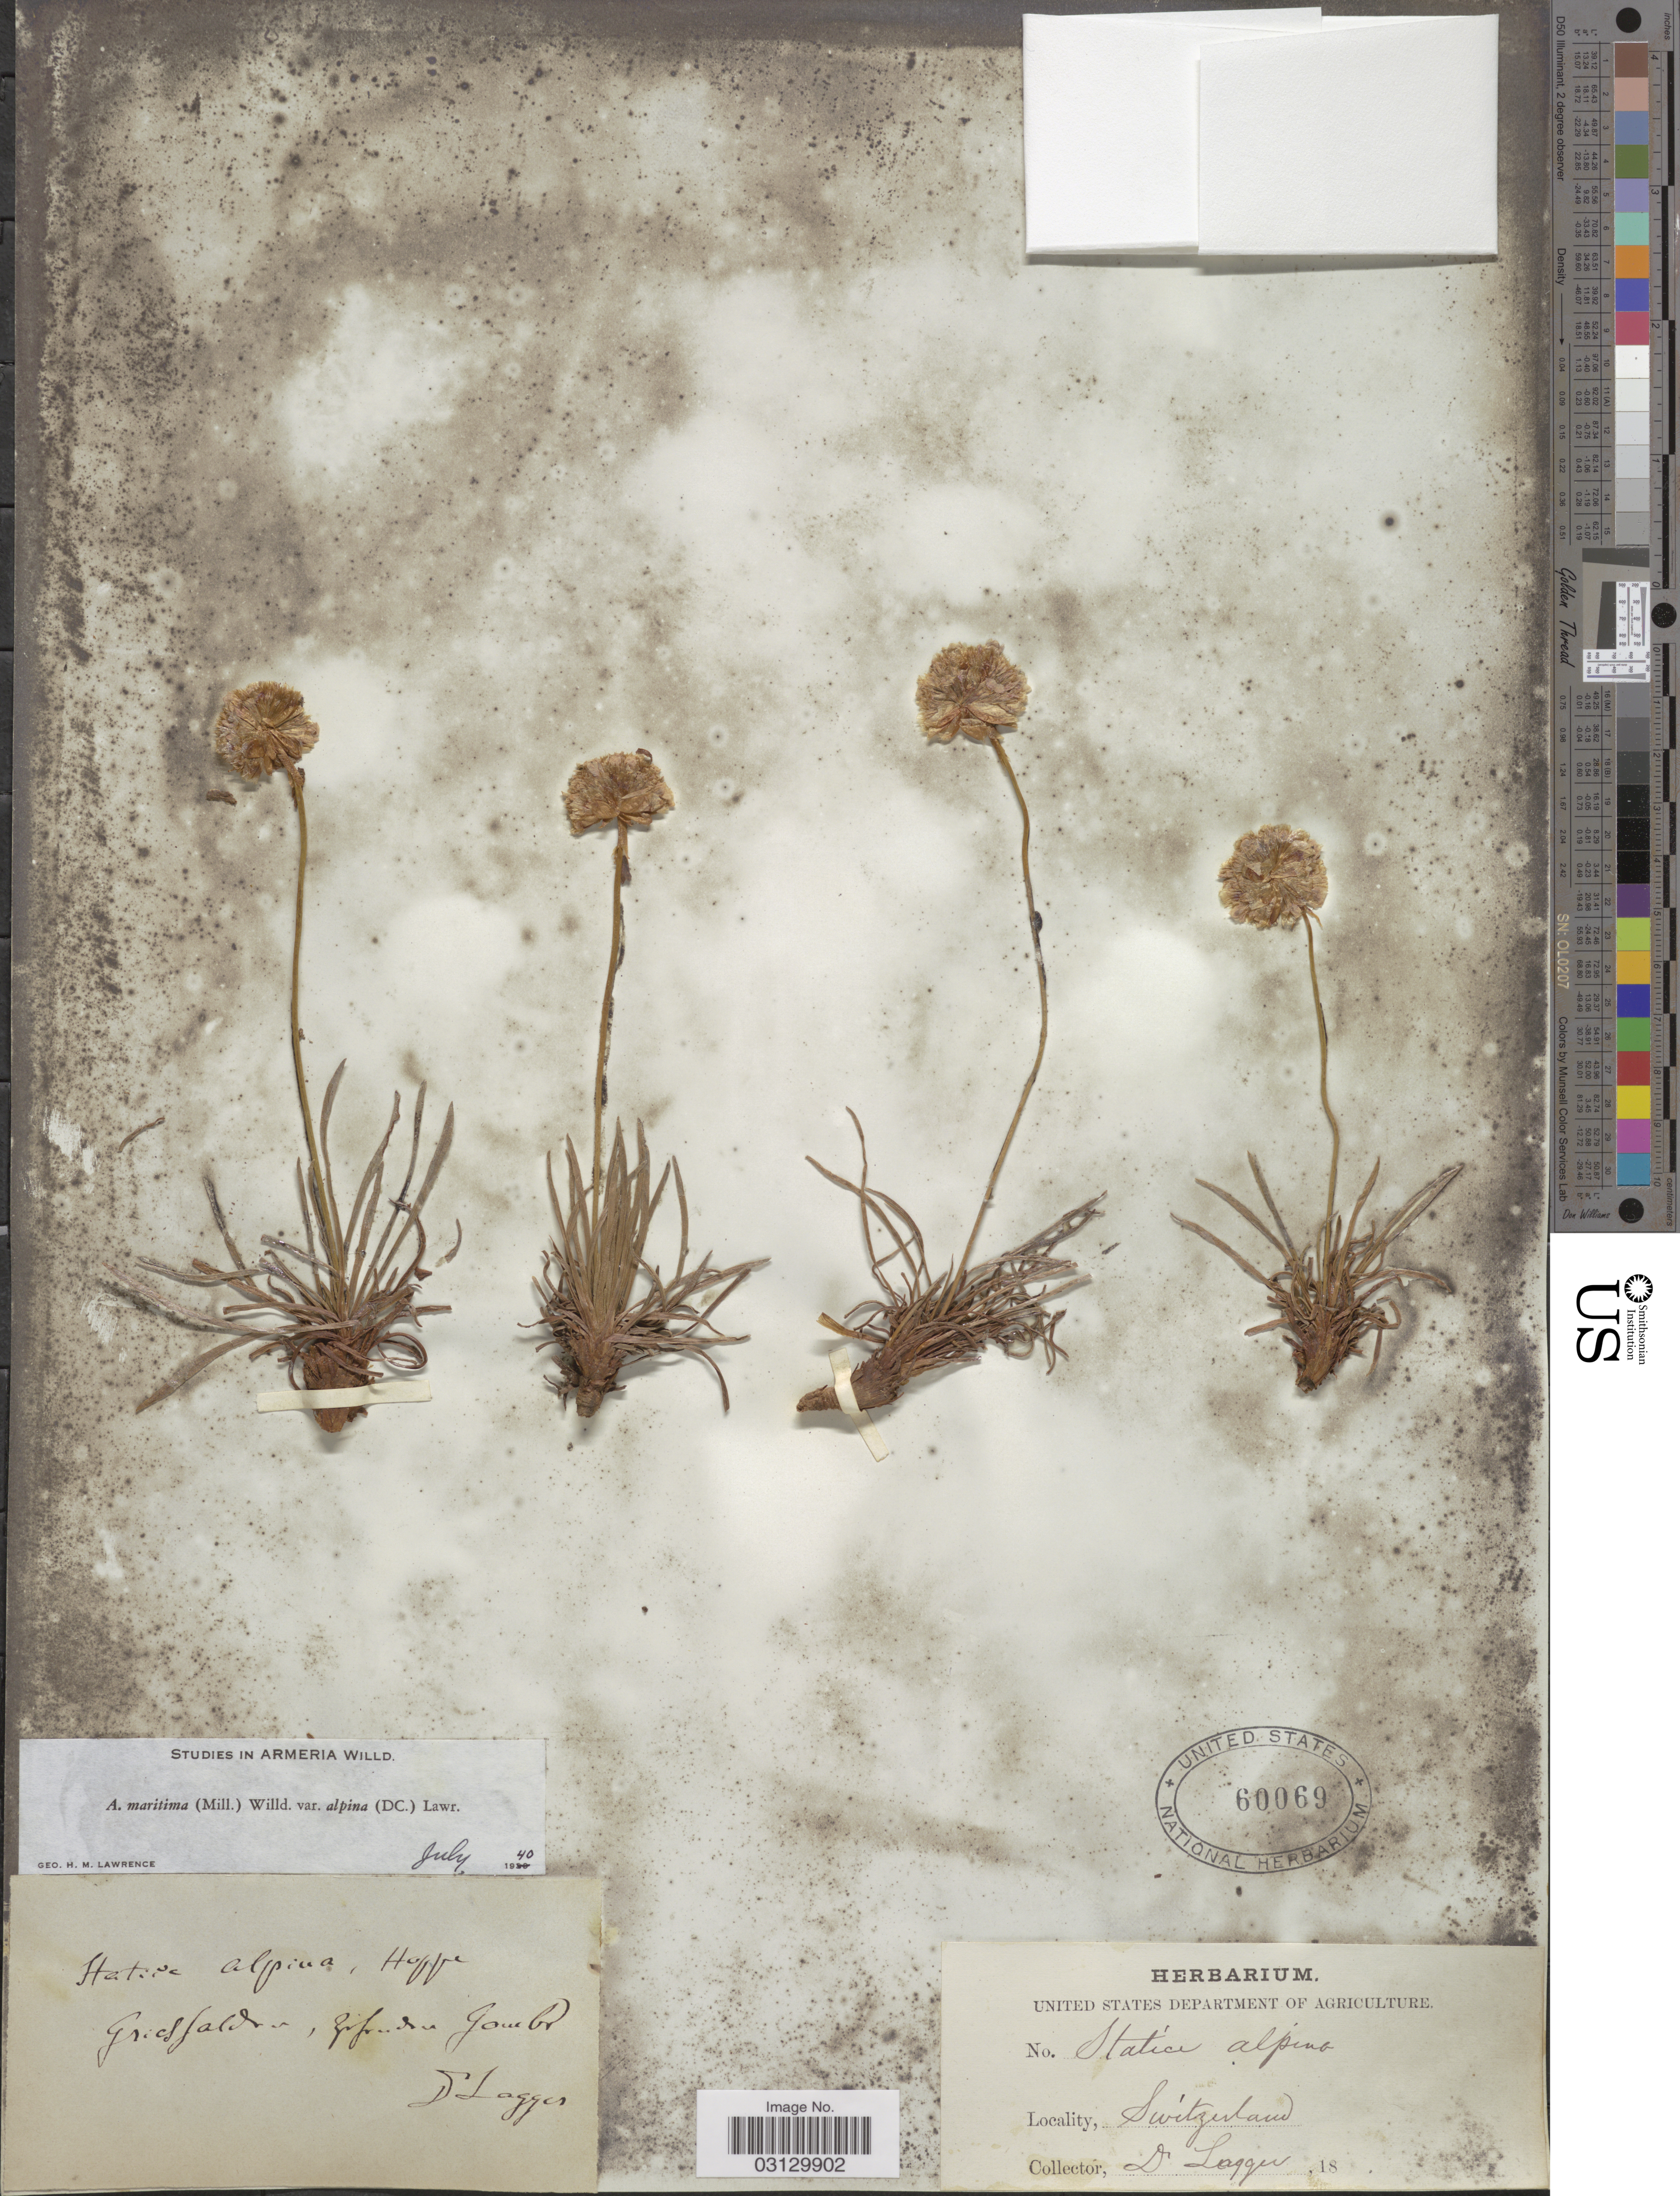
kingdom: Plantae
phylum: Tracheophyta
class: Magnoliopsida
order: Caryophyllales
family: Plumbaginaceae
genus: Armeria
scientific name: Armeria maritima subsp. alpina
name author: (Willd.) P. Silva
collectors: F. J. Lagger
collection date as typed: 18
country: Switzerland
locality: Grieffaldrn[interpreted], [illegible text] Goubr [interpreted].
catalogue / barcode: US 60069